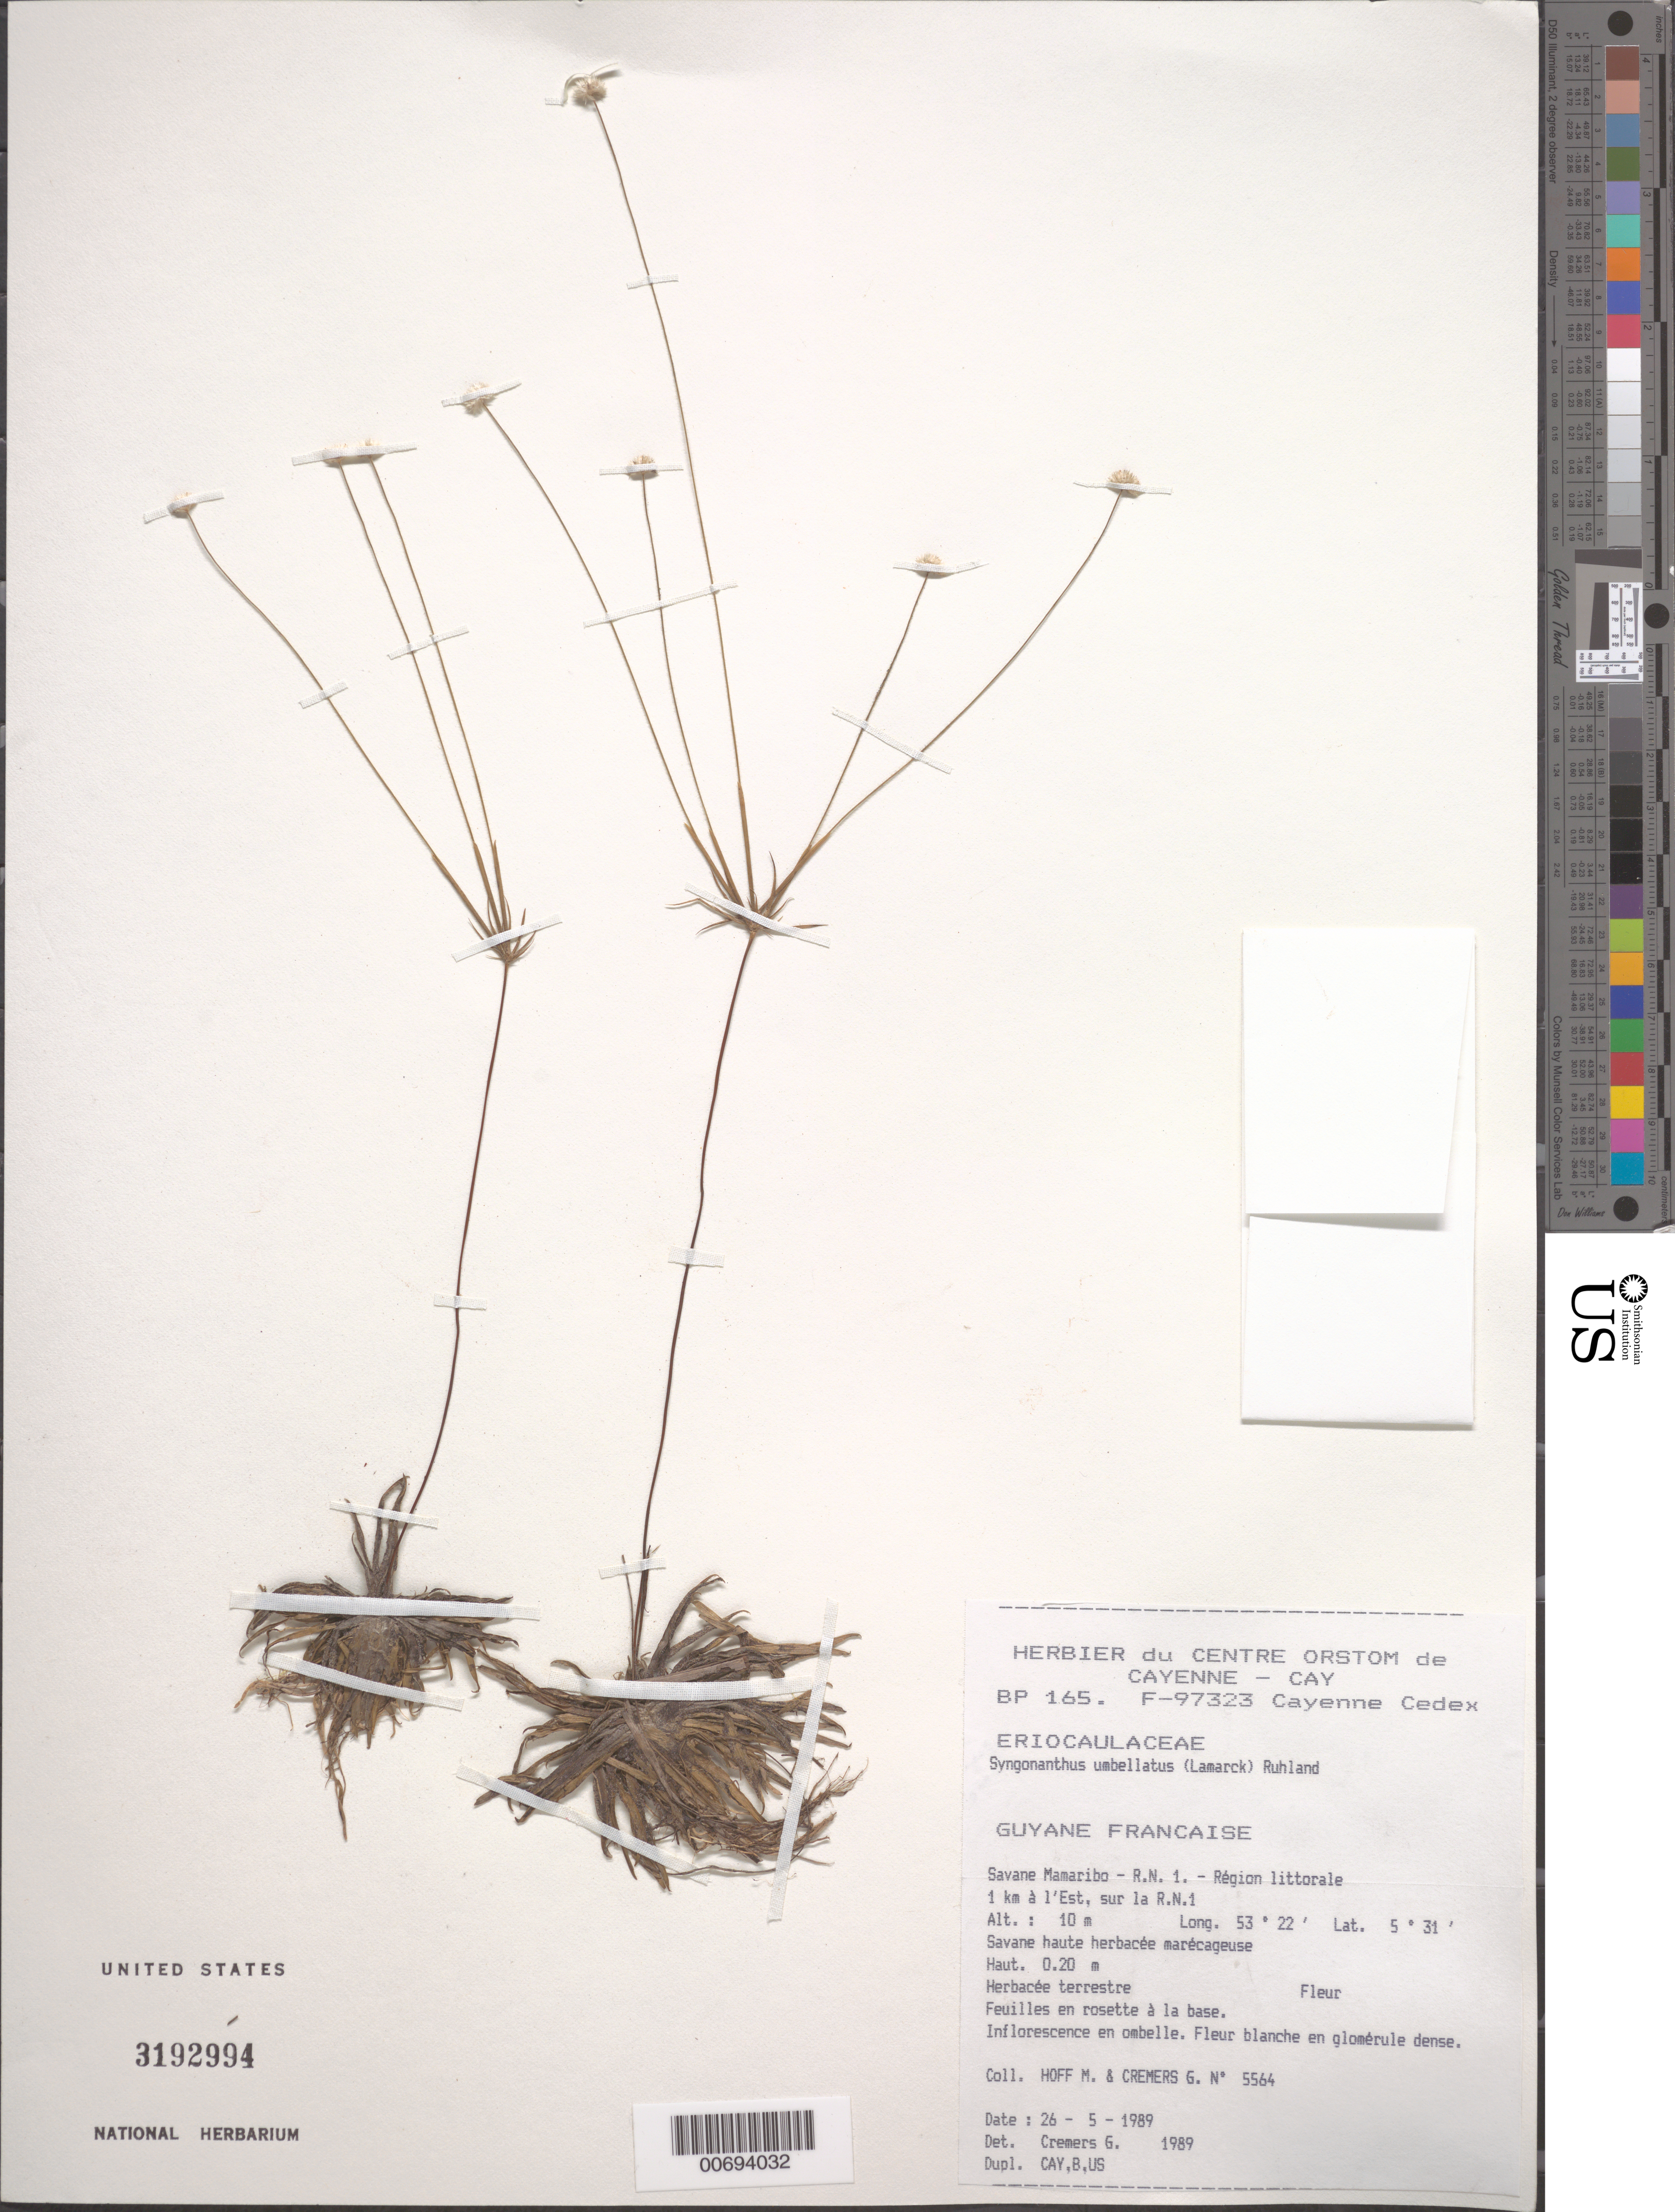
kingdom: Plantae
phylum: Tracheophyta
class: Liliopsida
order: Poales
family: Eriocaulaceae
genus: Syngonanthus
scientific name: Syngonanthus umbellatus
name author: (Lam.) Ruhland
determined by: Cremers, Georges A.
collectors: M. Hoff & G. Cremers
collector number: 5564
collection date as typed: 26-May-89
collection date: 1989-05-26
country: French Guiana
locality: Savane Mamaribo, R.N. 1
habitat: Savane haute herbacée marécageuse. Haut0.20m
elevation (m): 10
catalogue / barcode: US 3192994